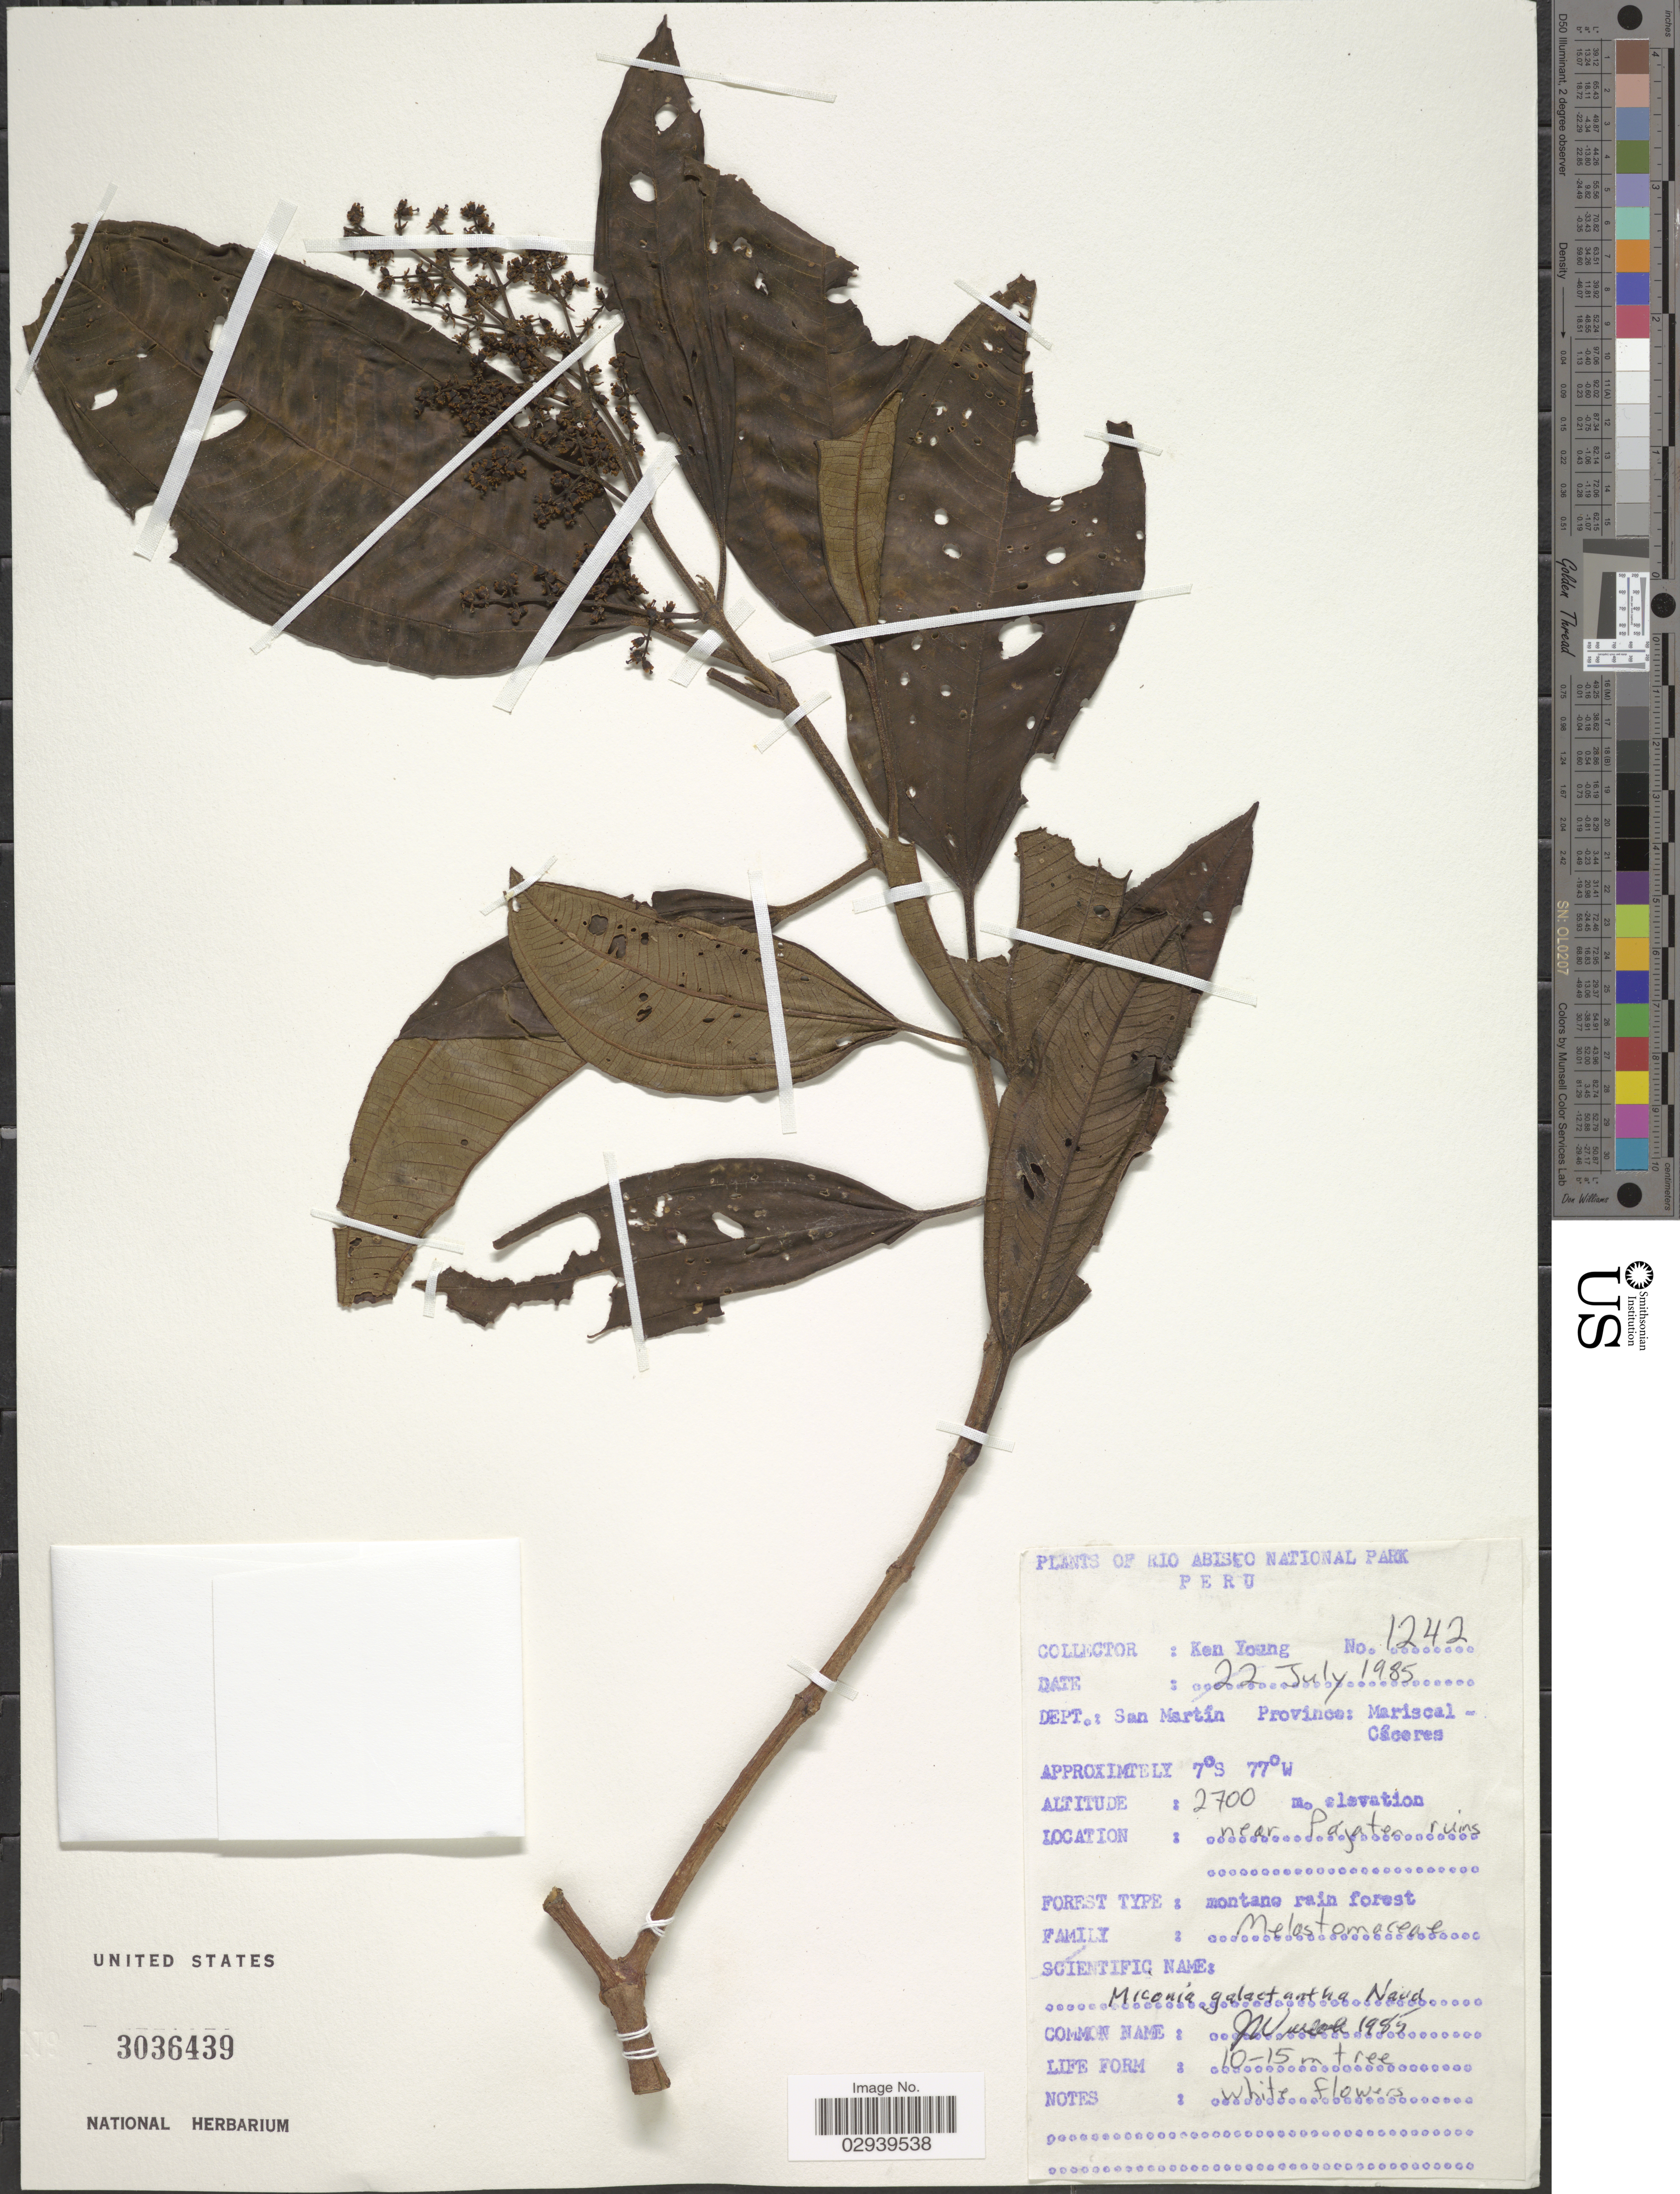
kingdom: Plantae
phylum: Tracheophyta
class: Magnoliopsida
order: Myrtales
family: Melastomataceae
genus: Miconia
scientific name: Miconia galactantha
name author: Naudin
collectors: K. Young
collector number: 1242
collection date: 1985-07-22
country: Peru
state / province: San Martín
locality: Dept. San Martin, Province: Mariscal Caceres, near Pajaten ruins.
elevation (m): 2700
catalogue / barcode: US 3036439